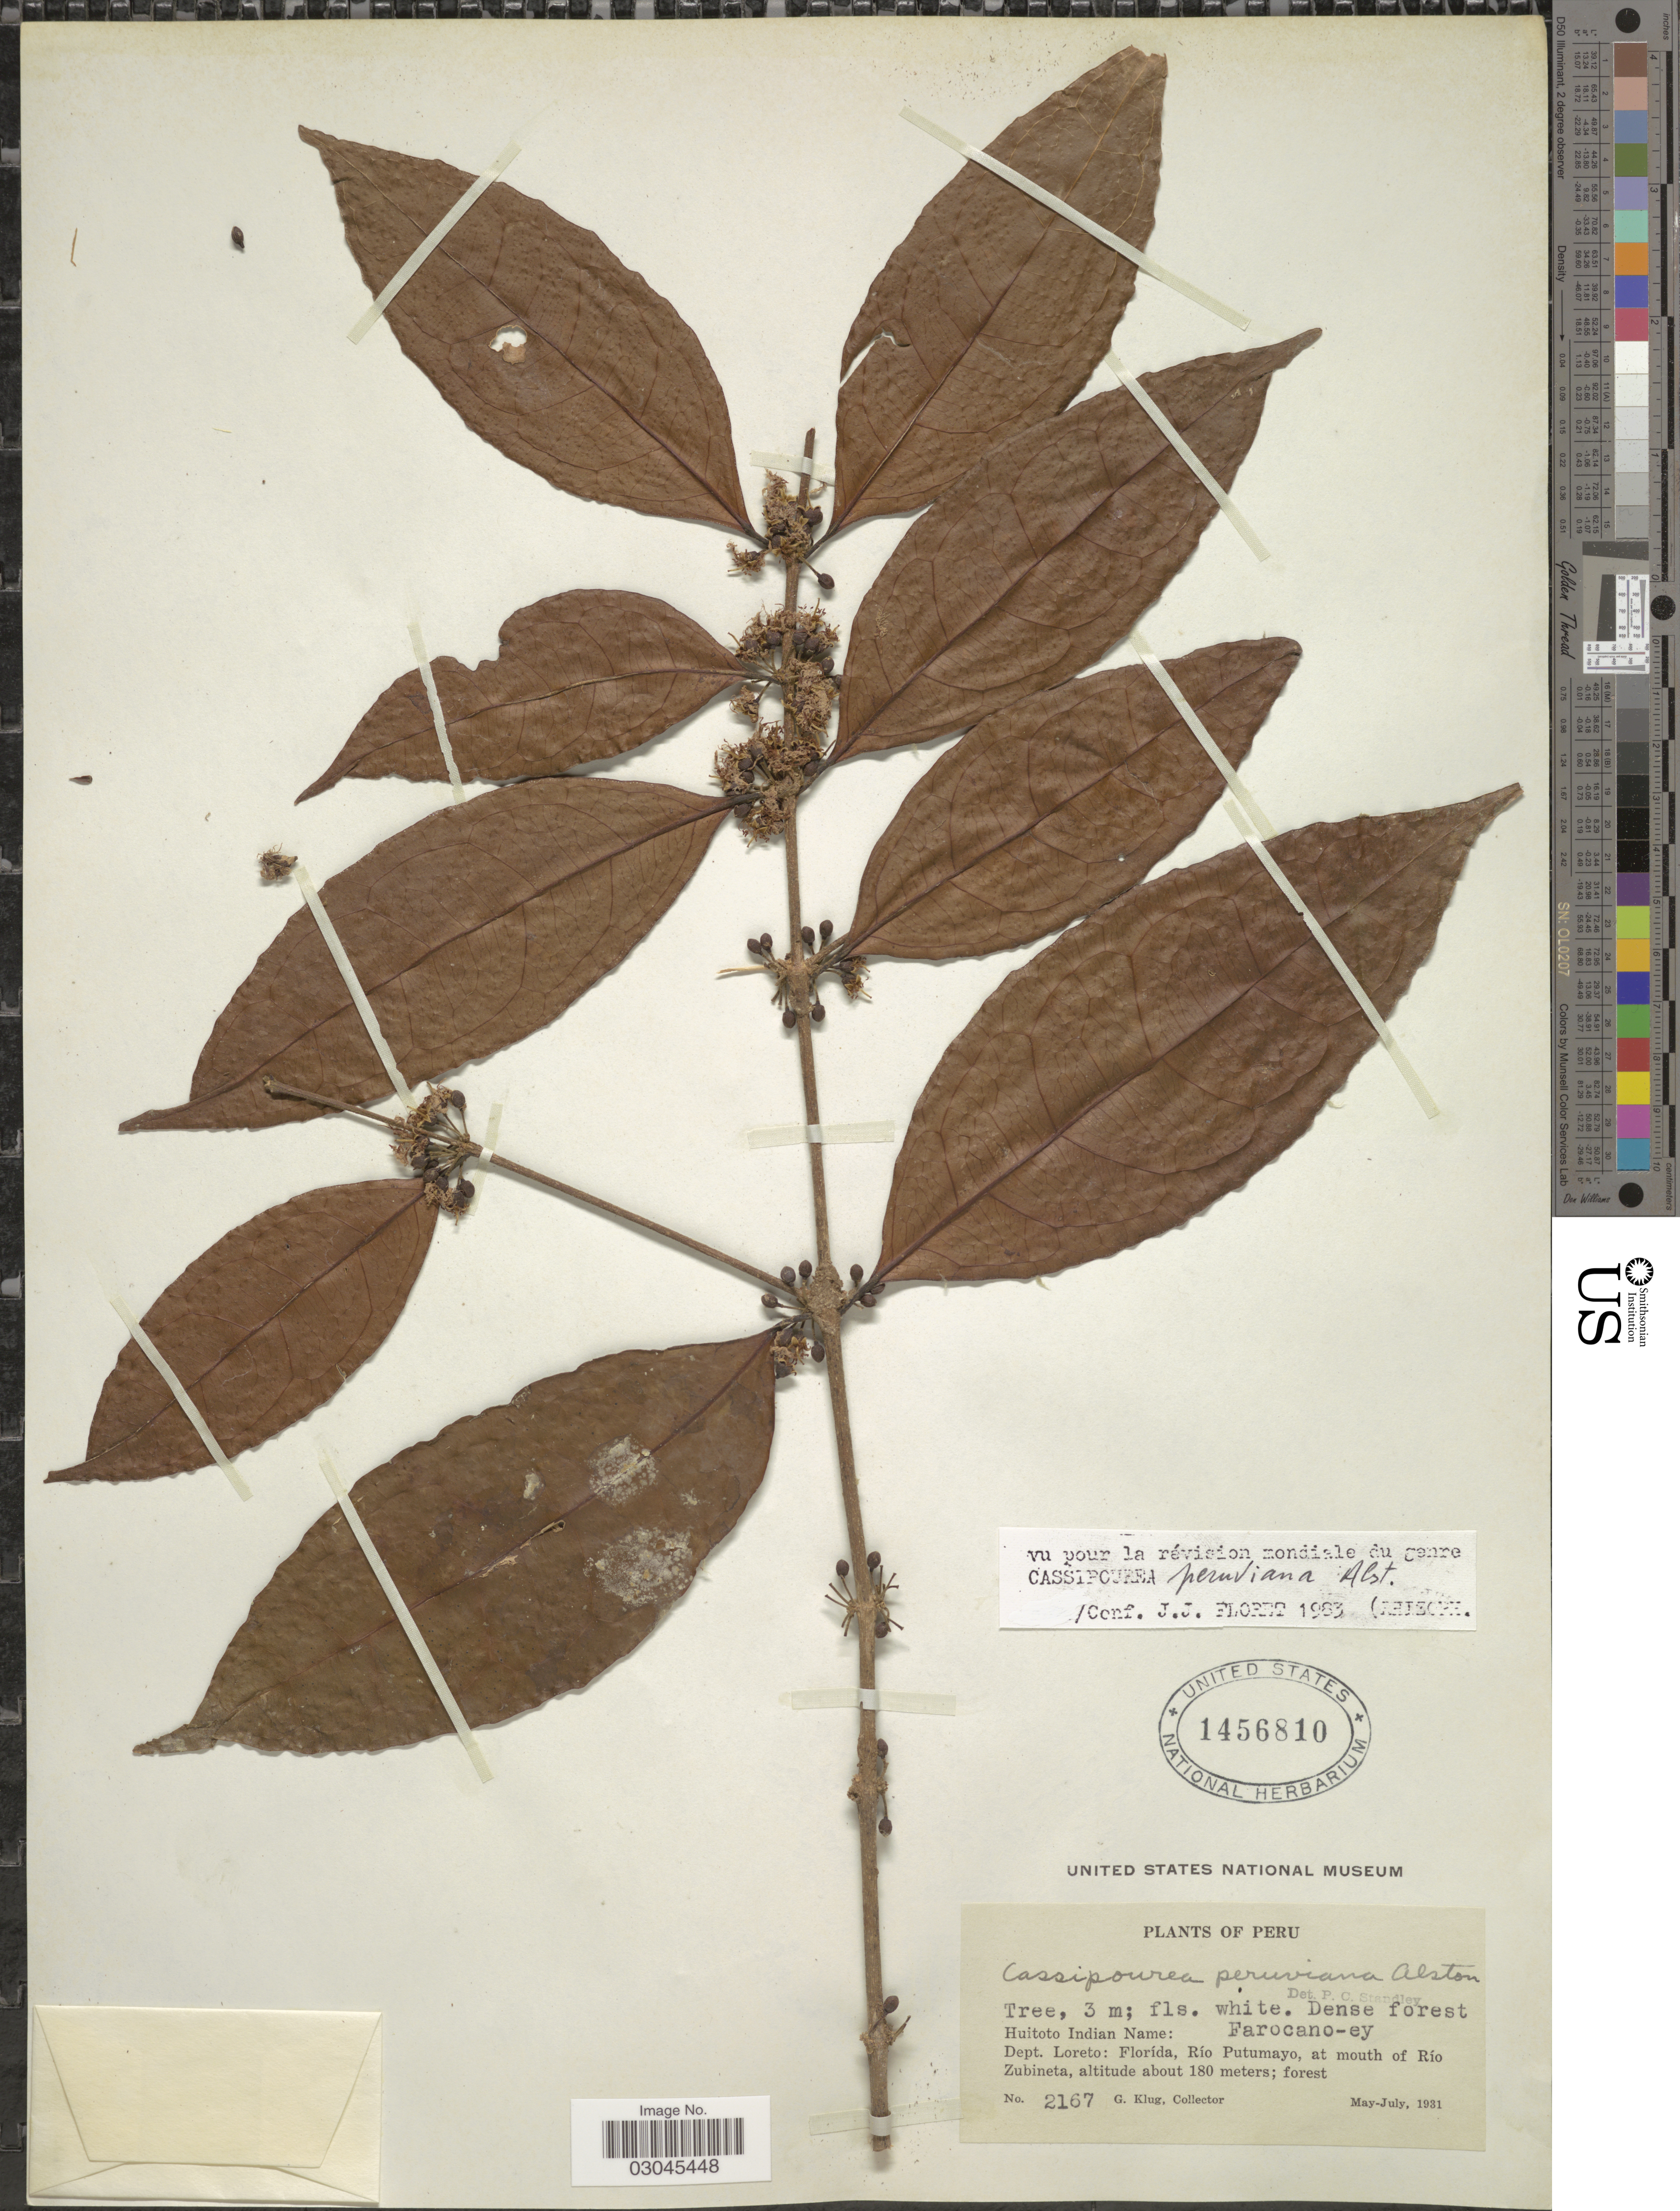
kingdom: Plantae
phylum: Tracheophyta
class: Magnoliopsida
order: Malpighiales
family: Rhizophoraceae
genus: Cassipourea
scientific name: Cassipourea peruviana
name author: Alston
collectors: G. Klug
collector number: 2167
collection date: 1931-05/1931-07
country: Peru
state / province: Loreto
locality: Dept. Loreto: Florída, Río Putumayo, at mouth of Río Zubineta.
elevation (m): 180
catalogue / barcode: US 1456810